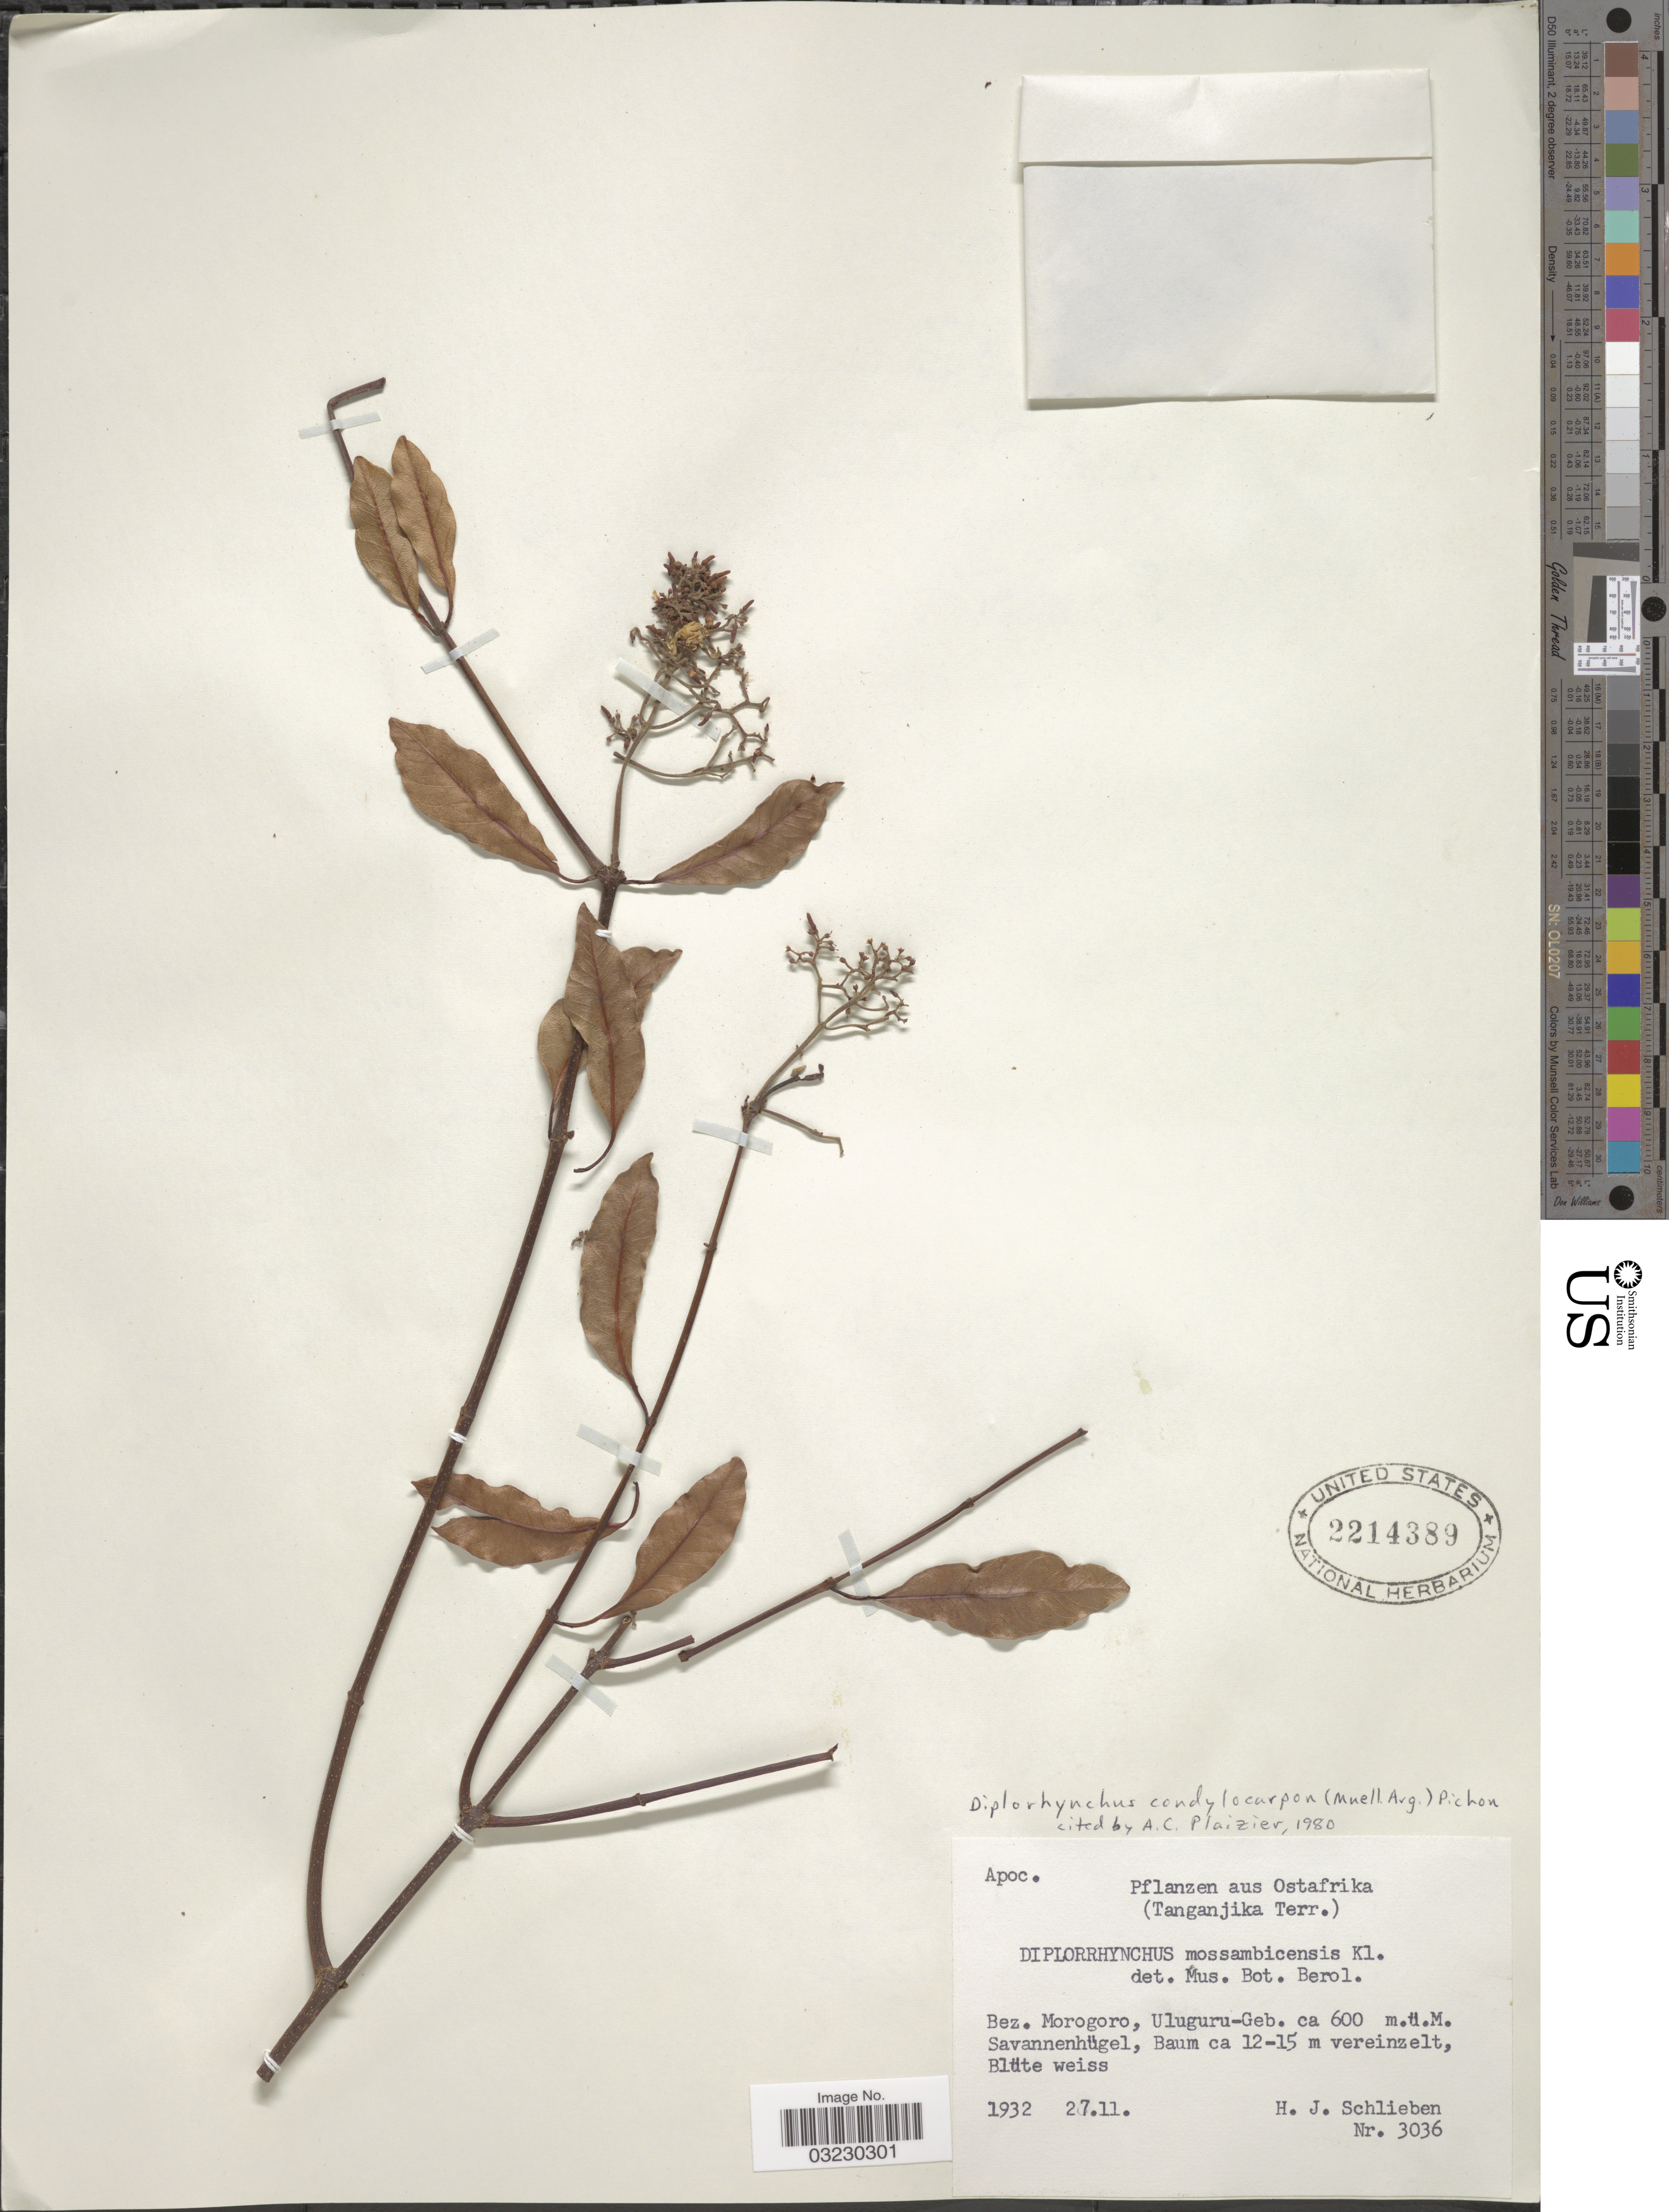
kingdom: Plantae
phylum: Tracheophyta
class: Magnoliopsida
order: Gentianales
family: Apocynaceae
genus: Diplorhynchus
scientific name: Diplorhynchus condylocarpon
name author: (Müll. Arg.) Pichon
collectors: H. J. Schlieben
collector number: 3036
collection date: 1932-11-27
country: Tanzania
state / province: Morogoro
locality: Ostafrika (Tanganjika Terr.). Bez. Morogoro, Uluguru-Geb. Savannenhügel, Baum ca 12-15 m vereinzelt, Blüte weiss.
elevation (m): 600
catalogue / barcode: US 2214389